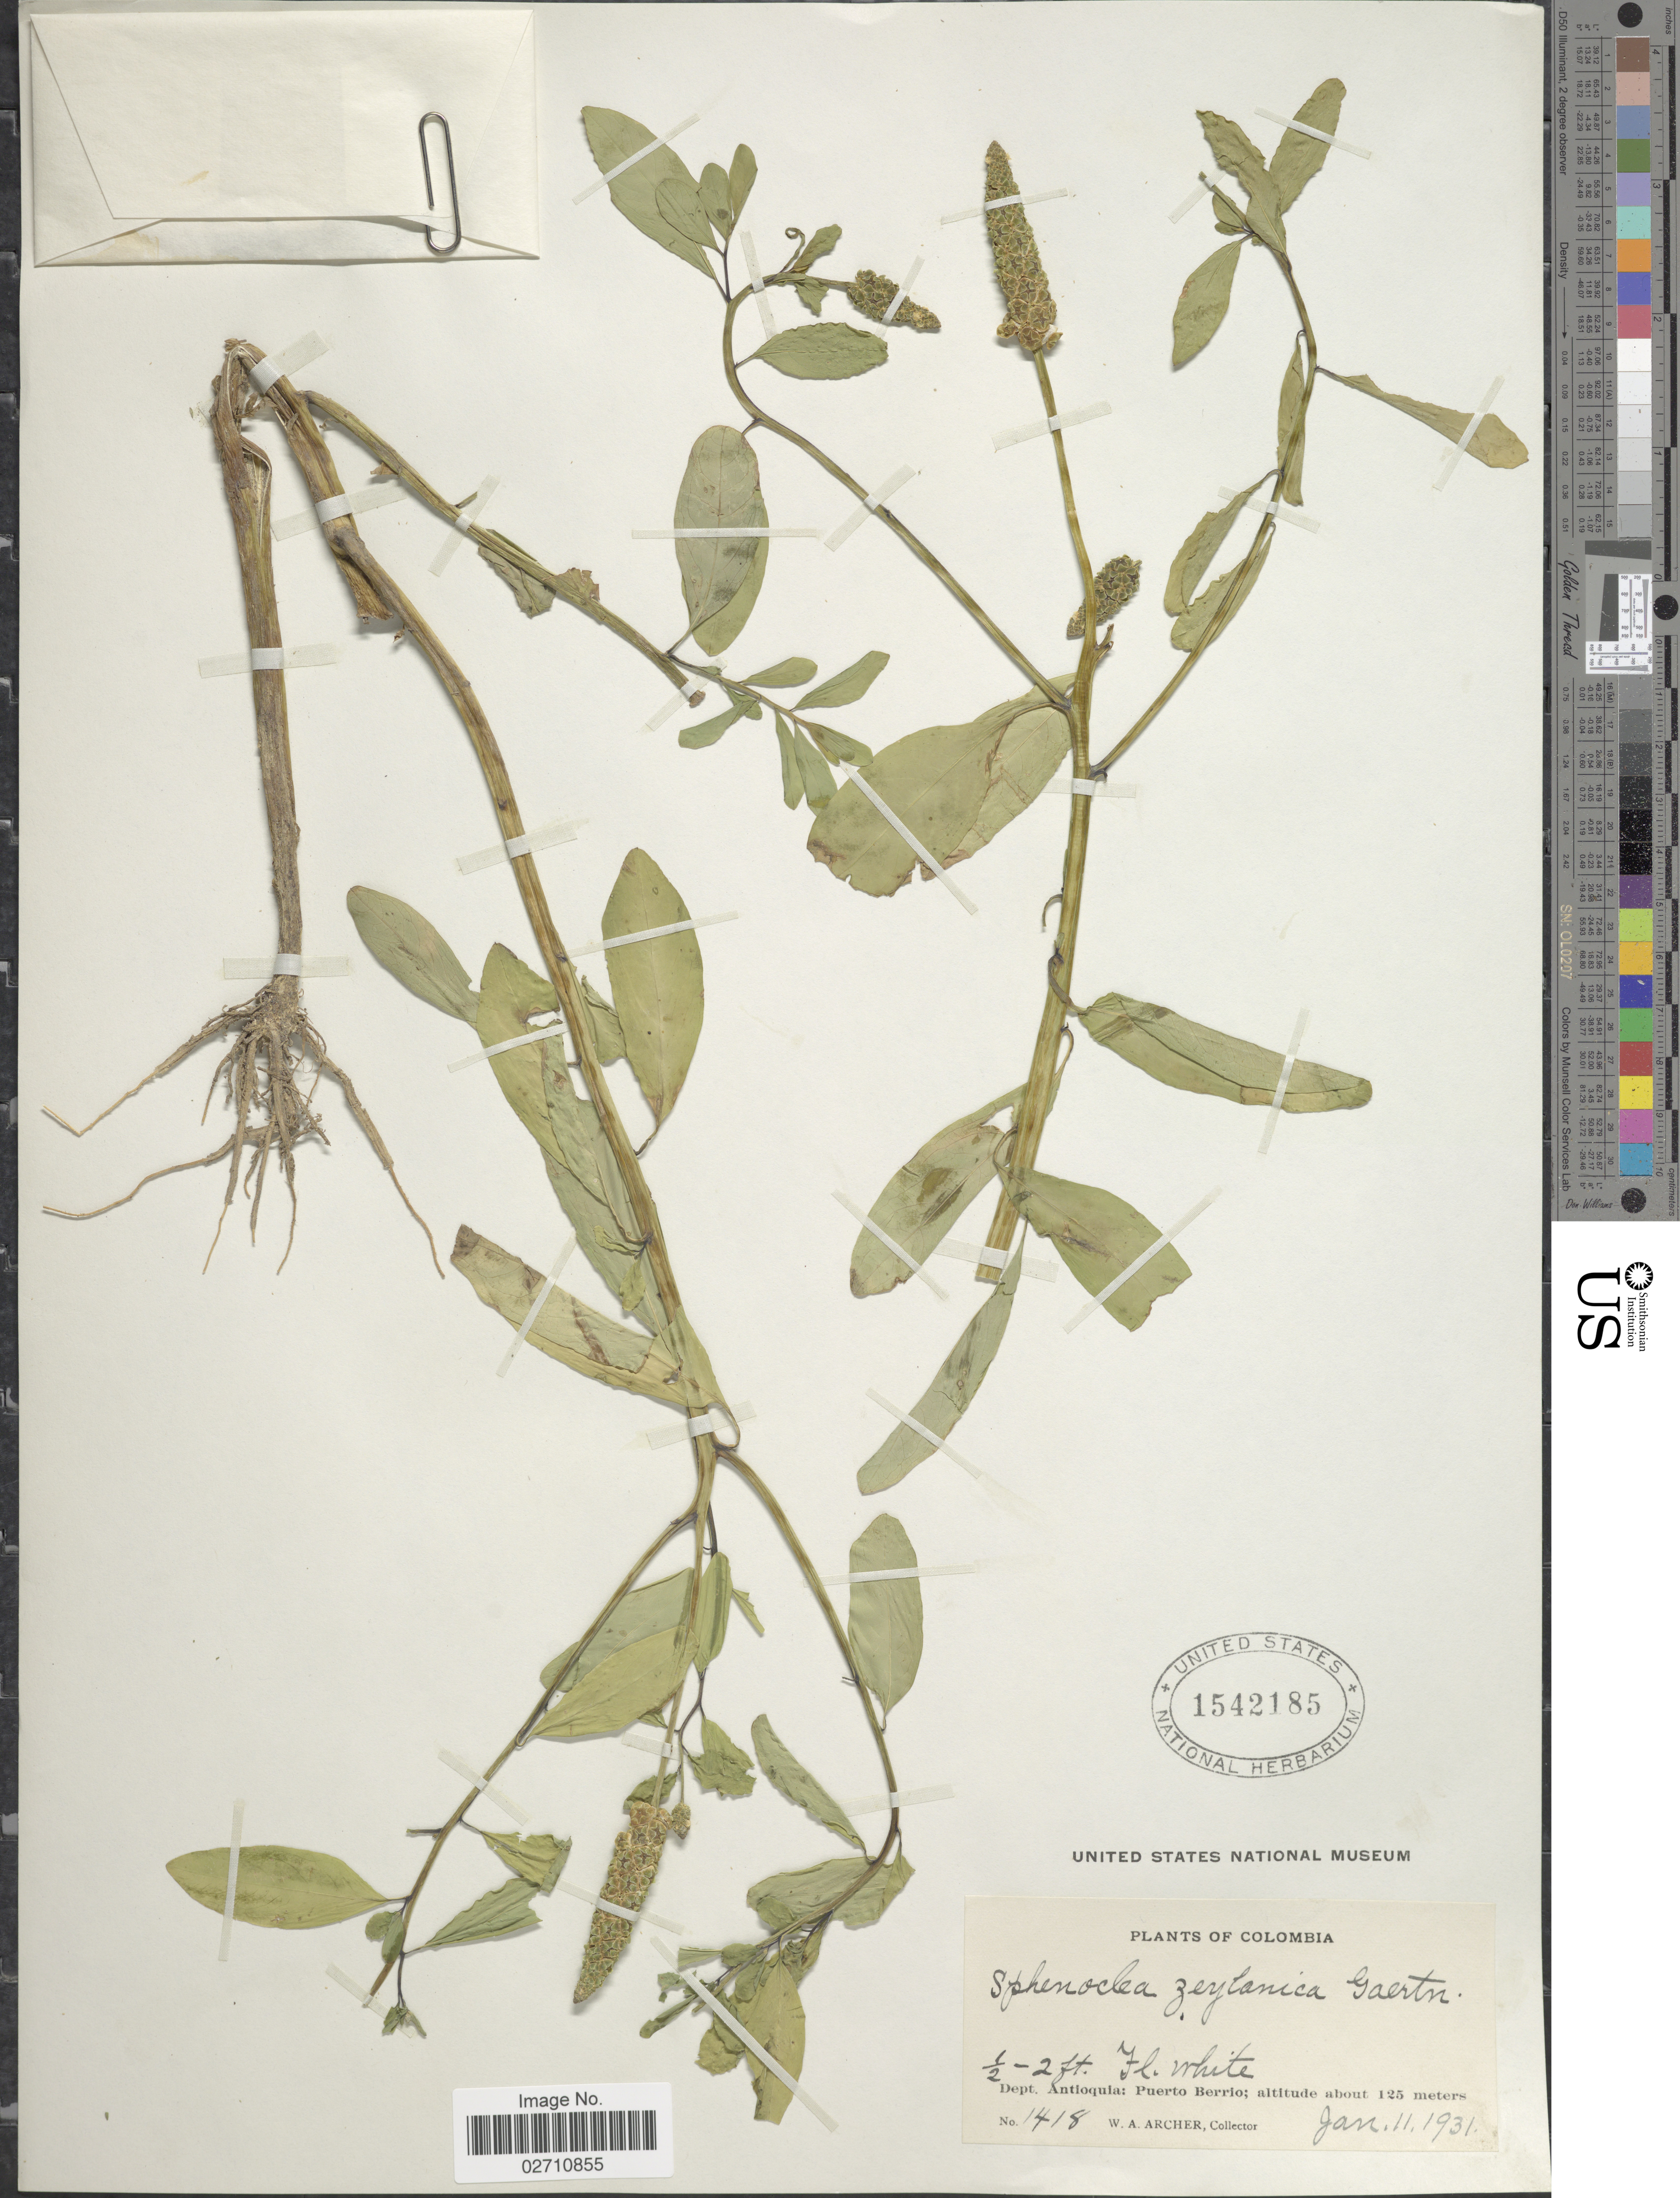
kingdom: Plantae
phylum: Tracheophyta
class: Magnoliopsida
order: Solanales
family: Sphenocleaceae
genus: Sphenoclea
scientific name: Sphenoclea zeylanica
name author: Gaertn.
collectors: W. A. Archer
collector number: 1418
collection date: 1931-01-11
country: Colombia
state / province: Antioquia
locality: Puerto Berrio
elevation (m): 125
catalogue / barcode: US 1542185